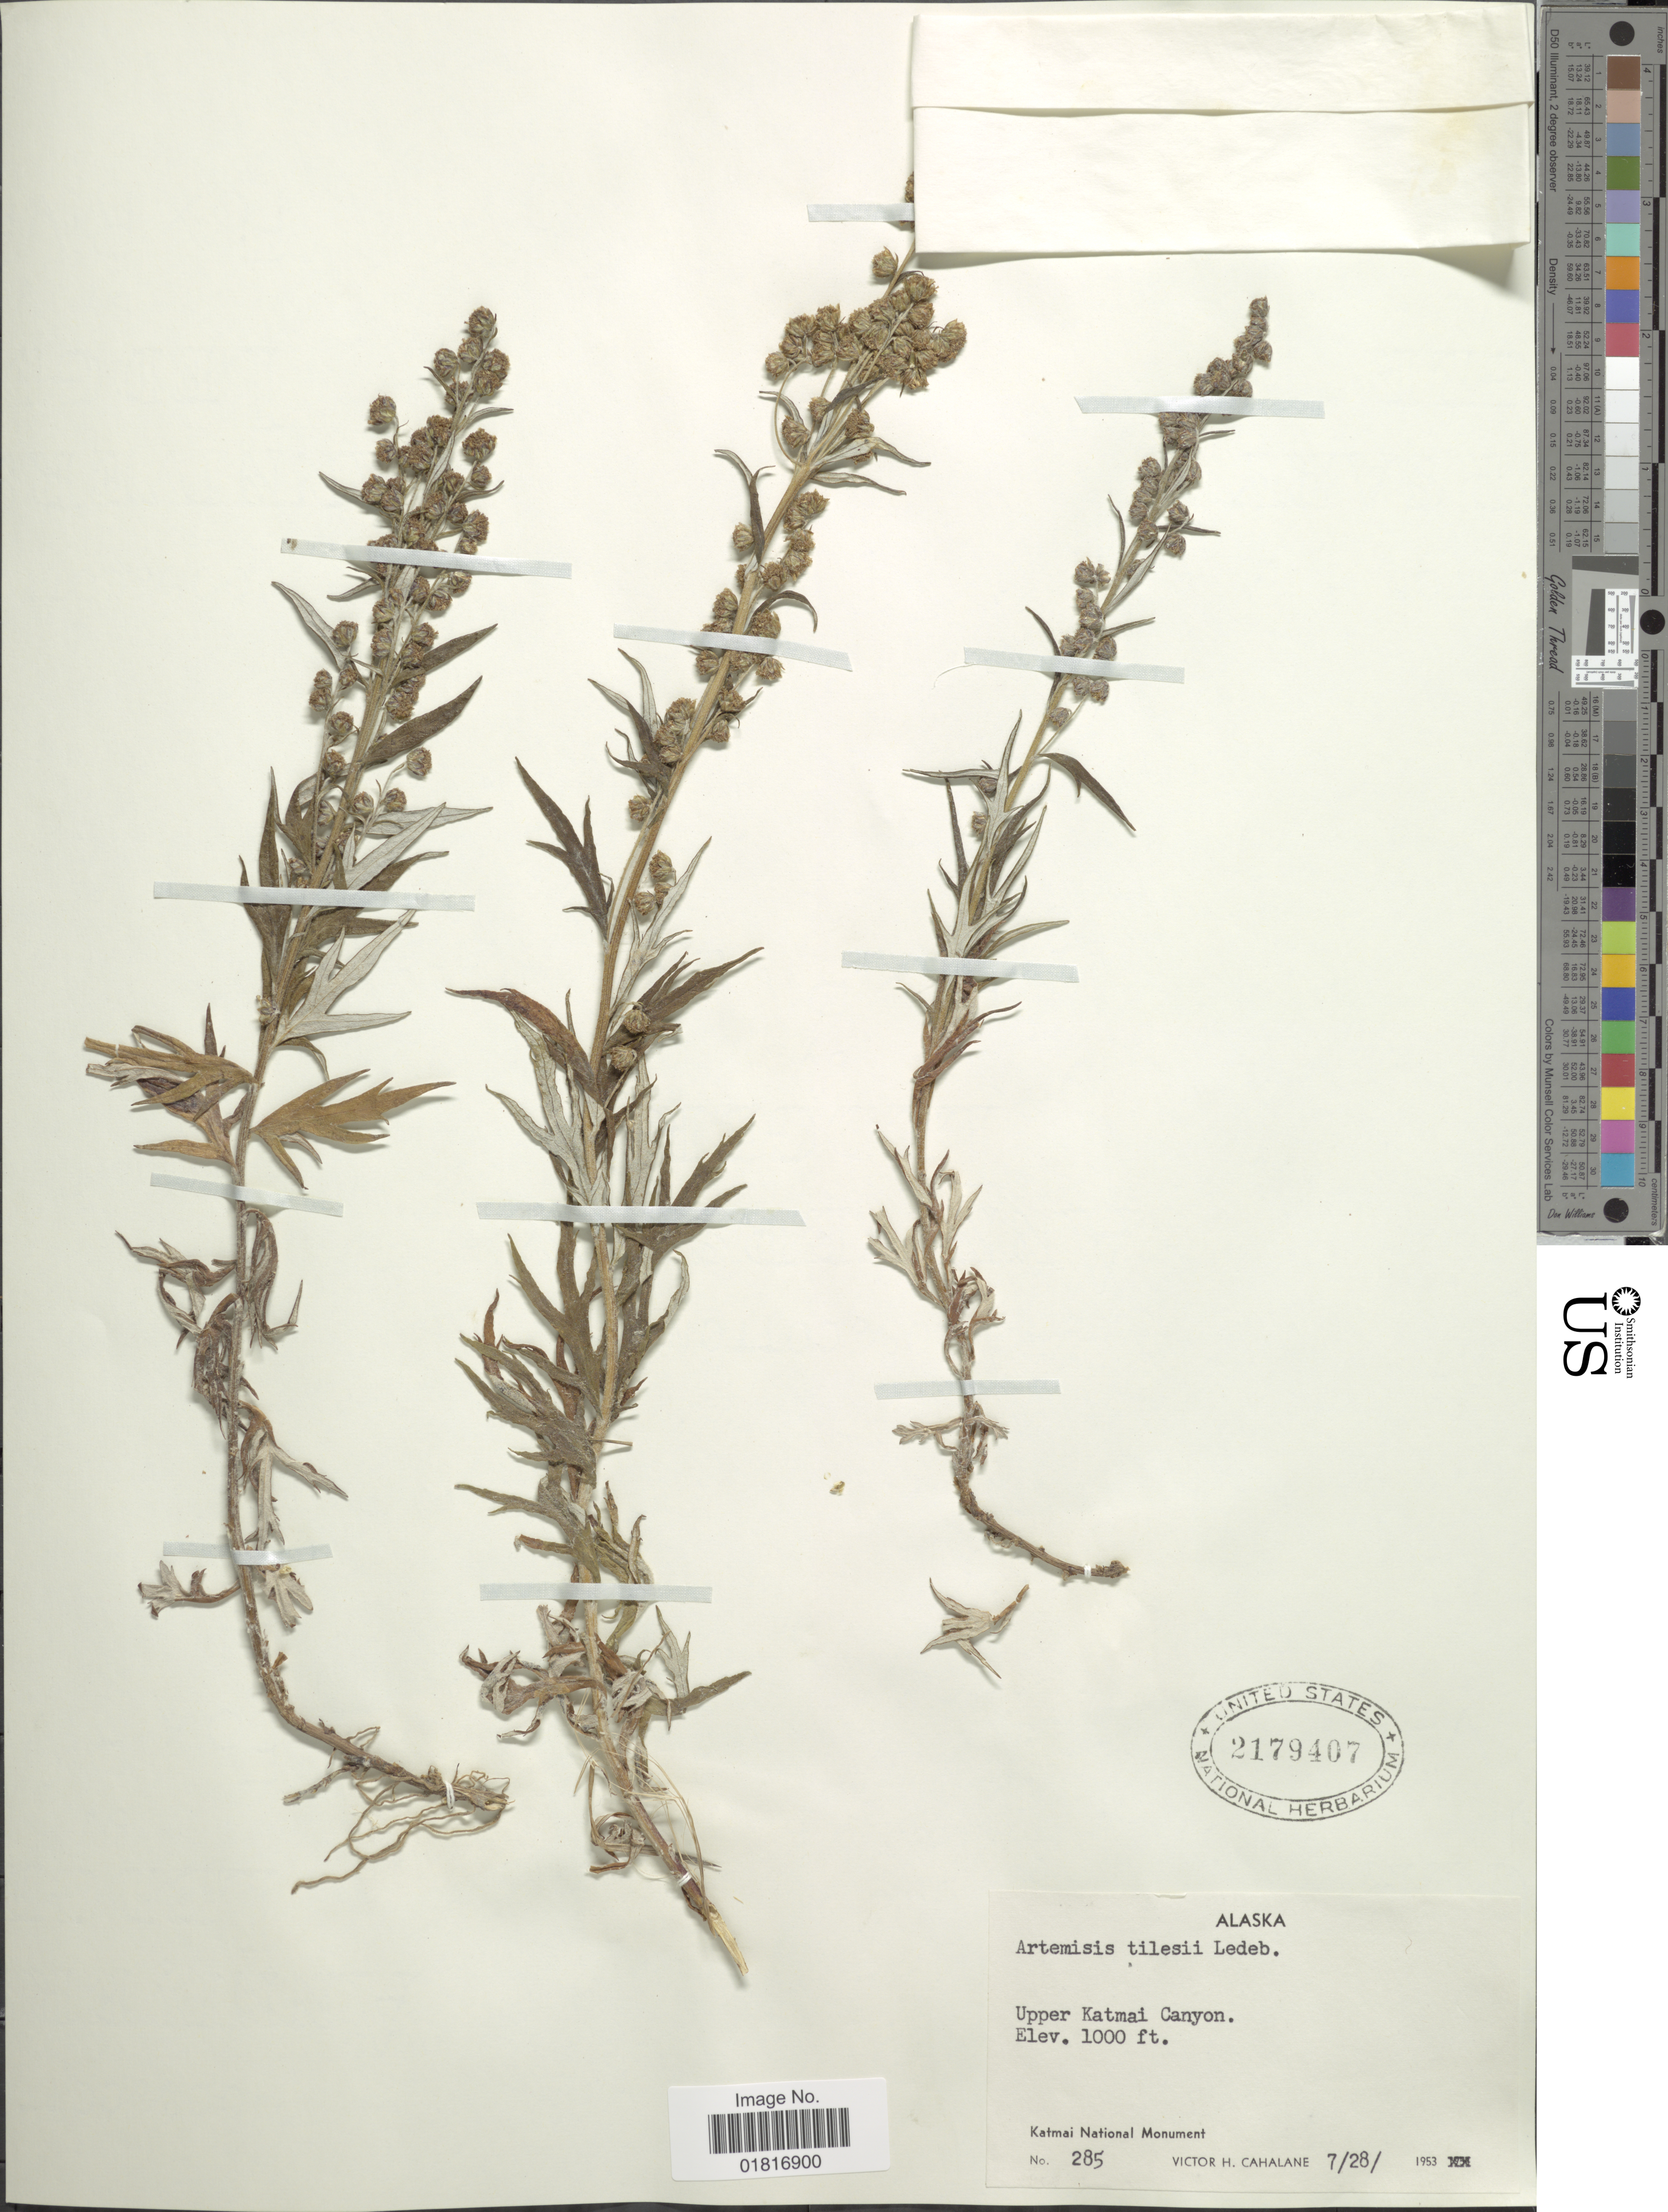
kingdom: Plantae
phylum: Tracheophyta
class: Magnoliopsida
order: Asterales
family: Asteraceae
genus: Artemisia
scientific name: Artemisia tilesii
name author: Ledeb.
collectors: V. Cahalane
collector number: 285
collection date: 1953-07-28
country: United States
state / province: Alaska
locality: Upper Katmai Canyon, Katmai National Monument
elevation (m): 305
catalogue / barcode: US 2179407